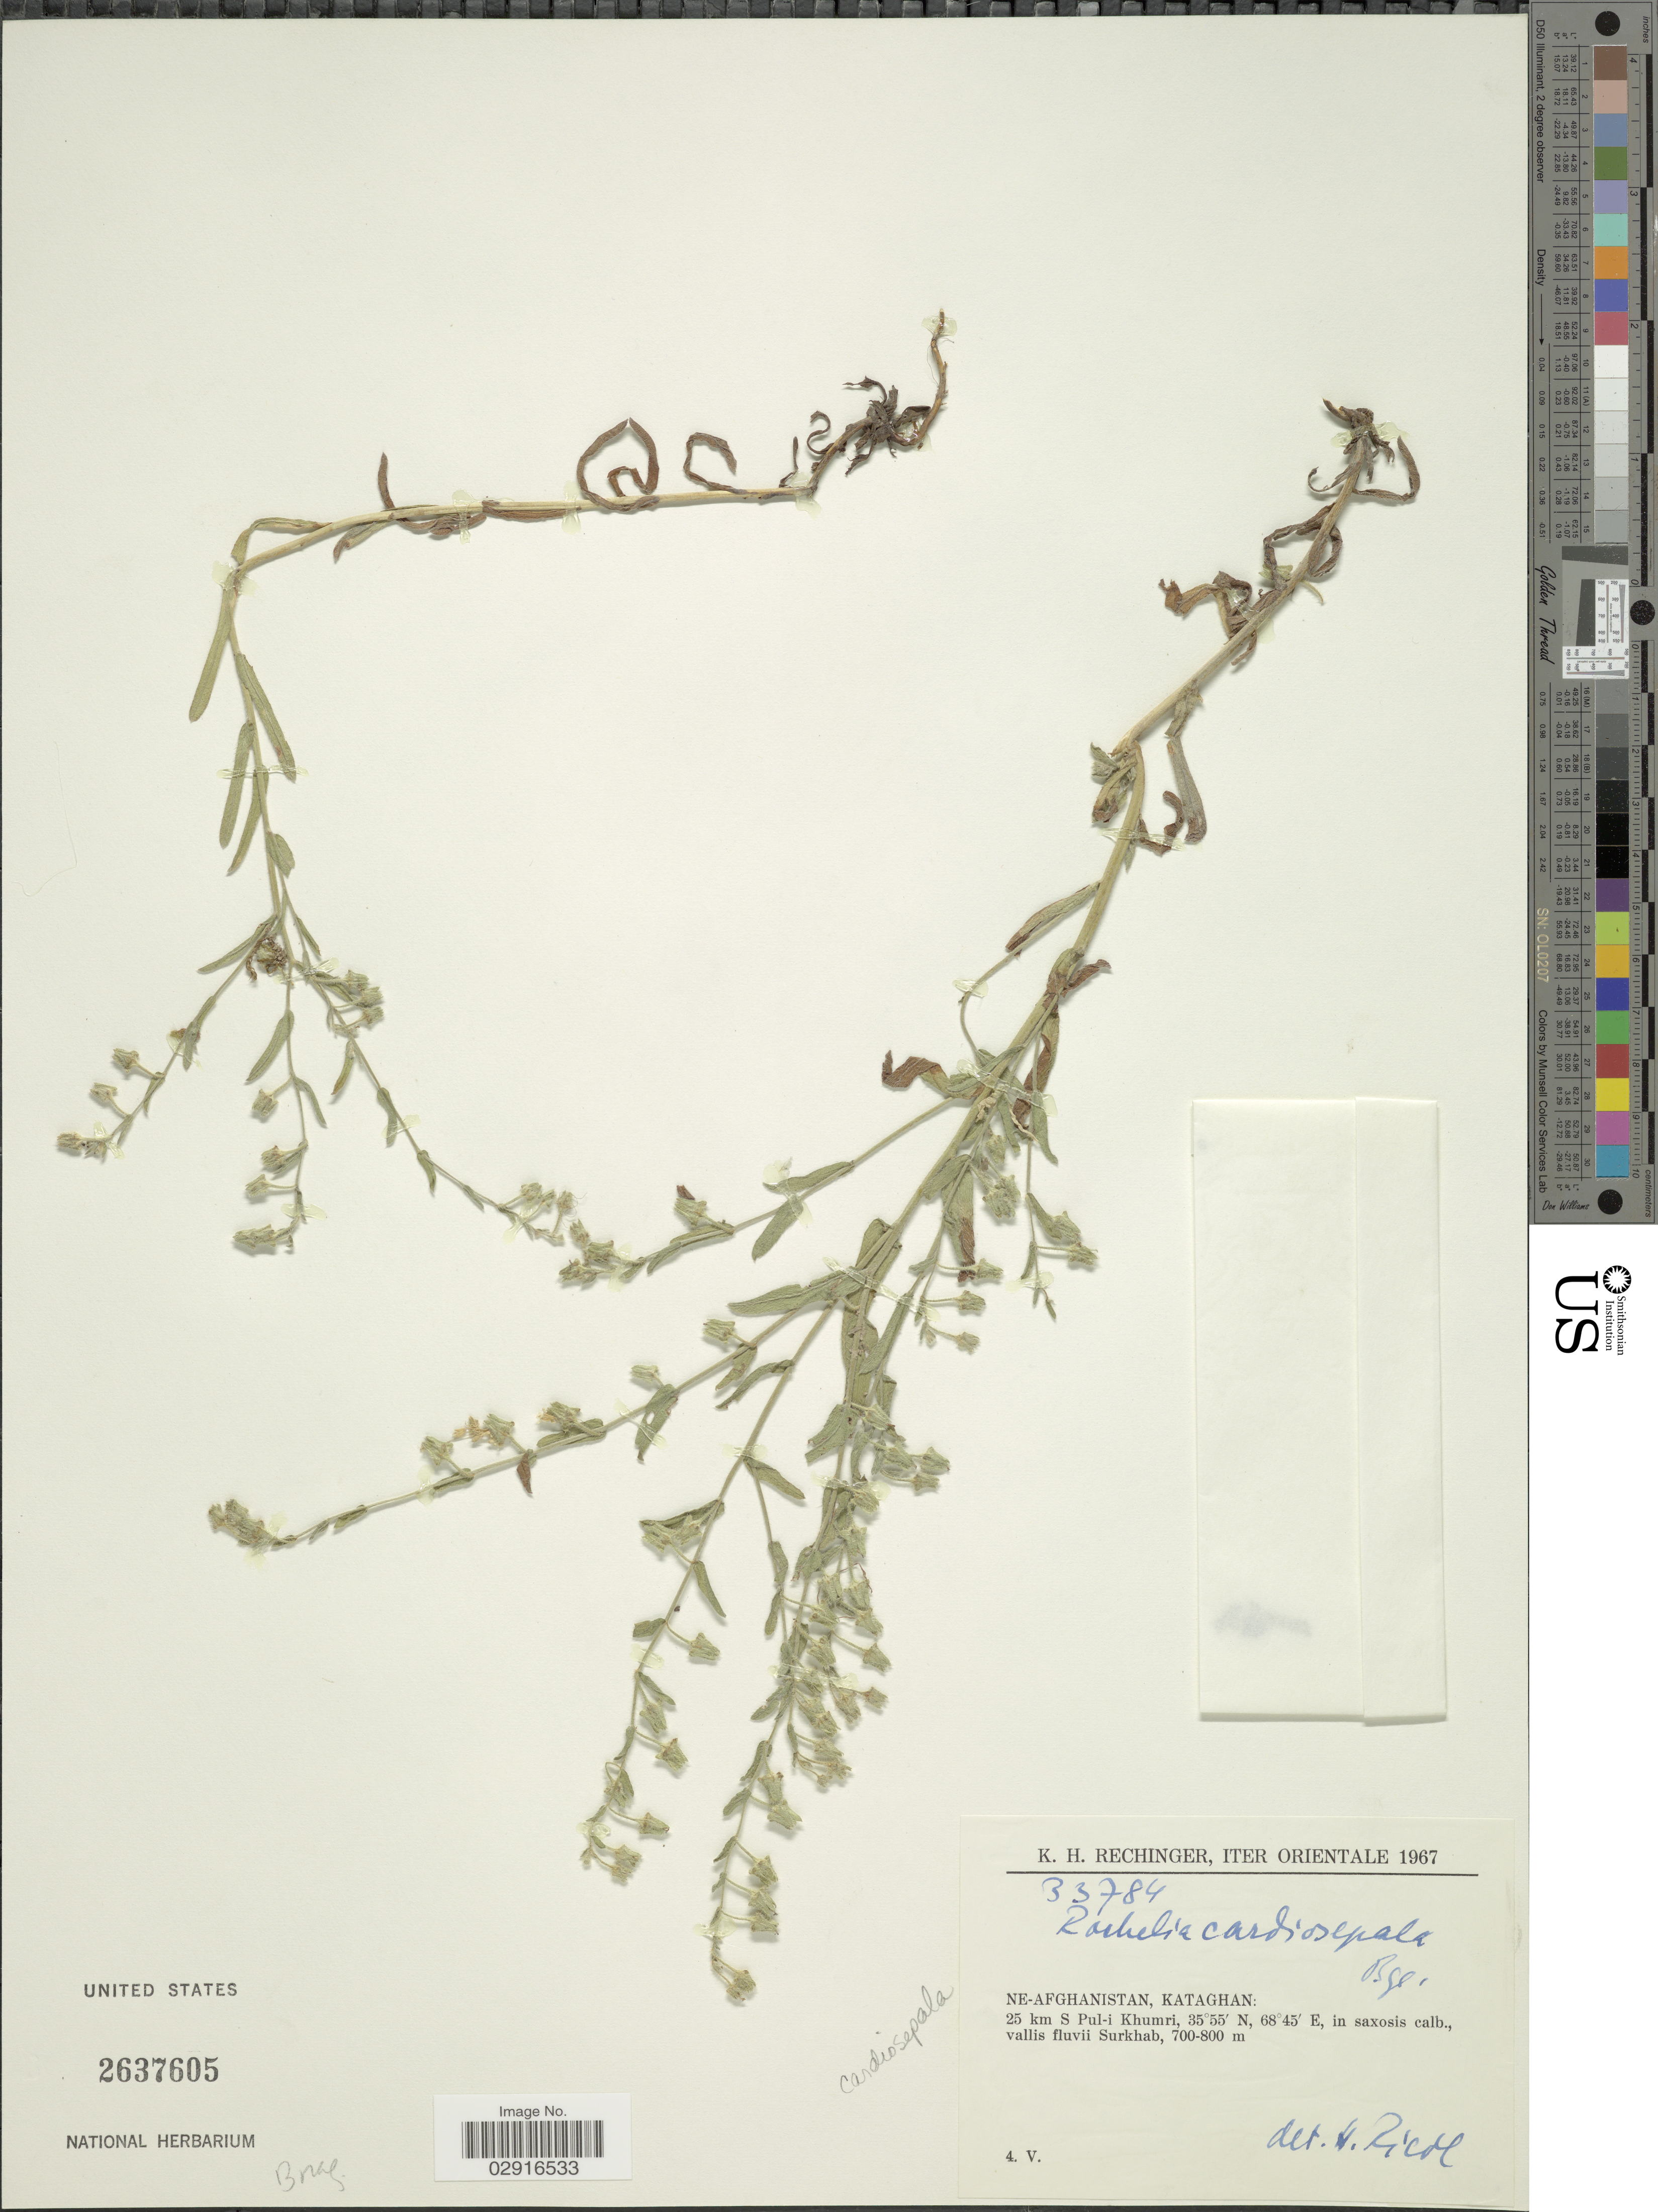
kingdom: Plantae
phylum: Tracheophyta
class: Magnoliopsida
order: Boraginales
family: Boraginaceae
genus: Rochelia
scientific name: Rochelia cardiosepala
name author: Bunge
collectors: K. H. Rechinger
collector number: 33784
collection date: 1967-05-04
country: Afghanistan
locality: Iter Orientale. NE-Afghanistan, Kataghan: 25 km S Pul-i Khumri, vallis fluvii Surkhab.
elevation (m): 700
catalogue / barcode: US 2637605